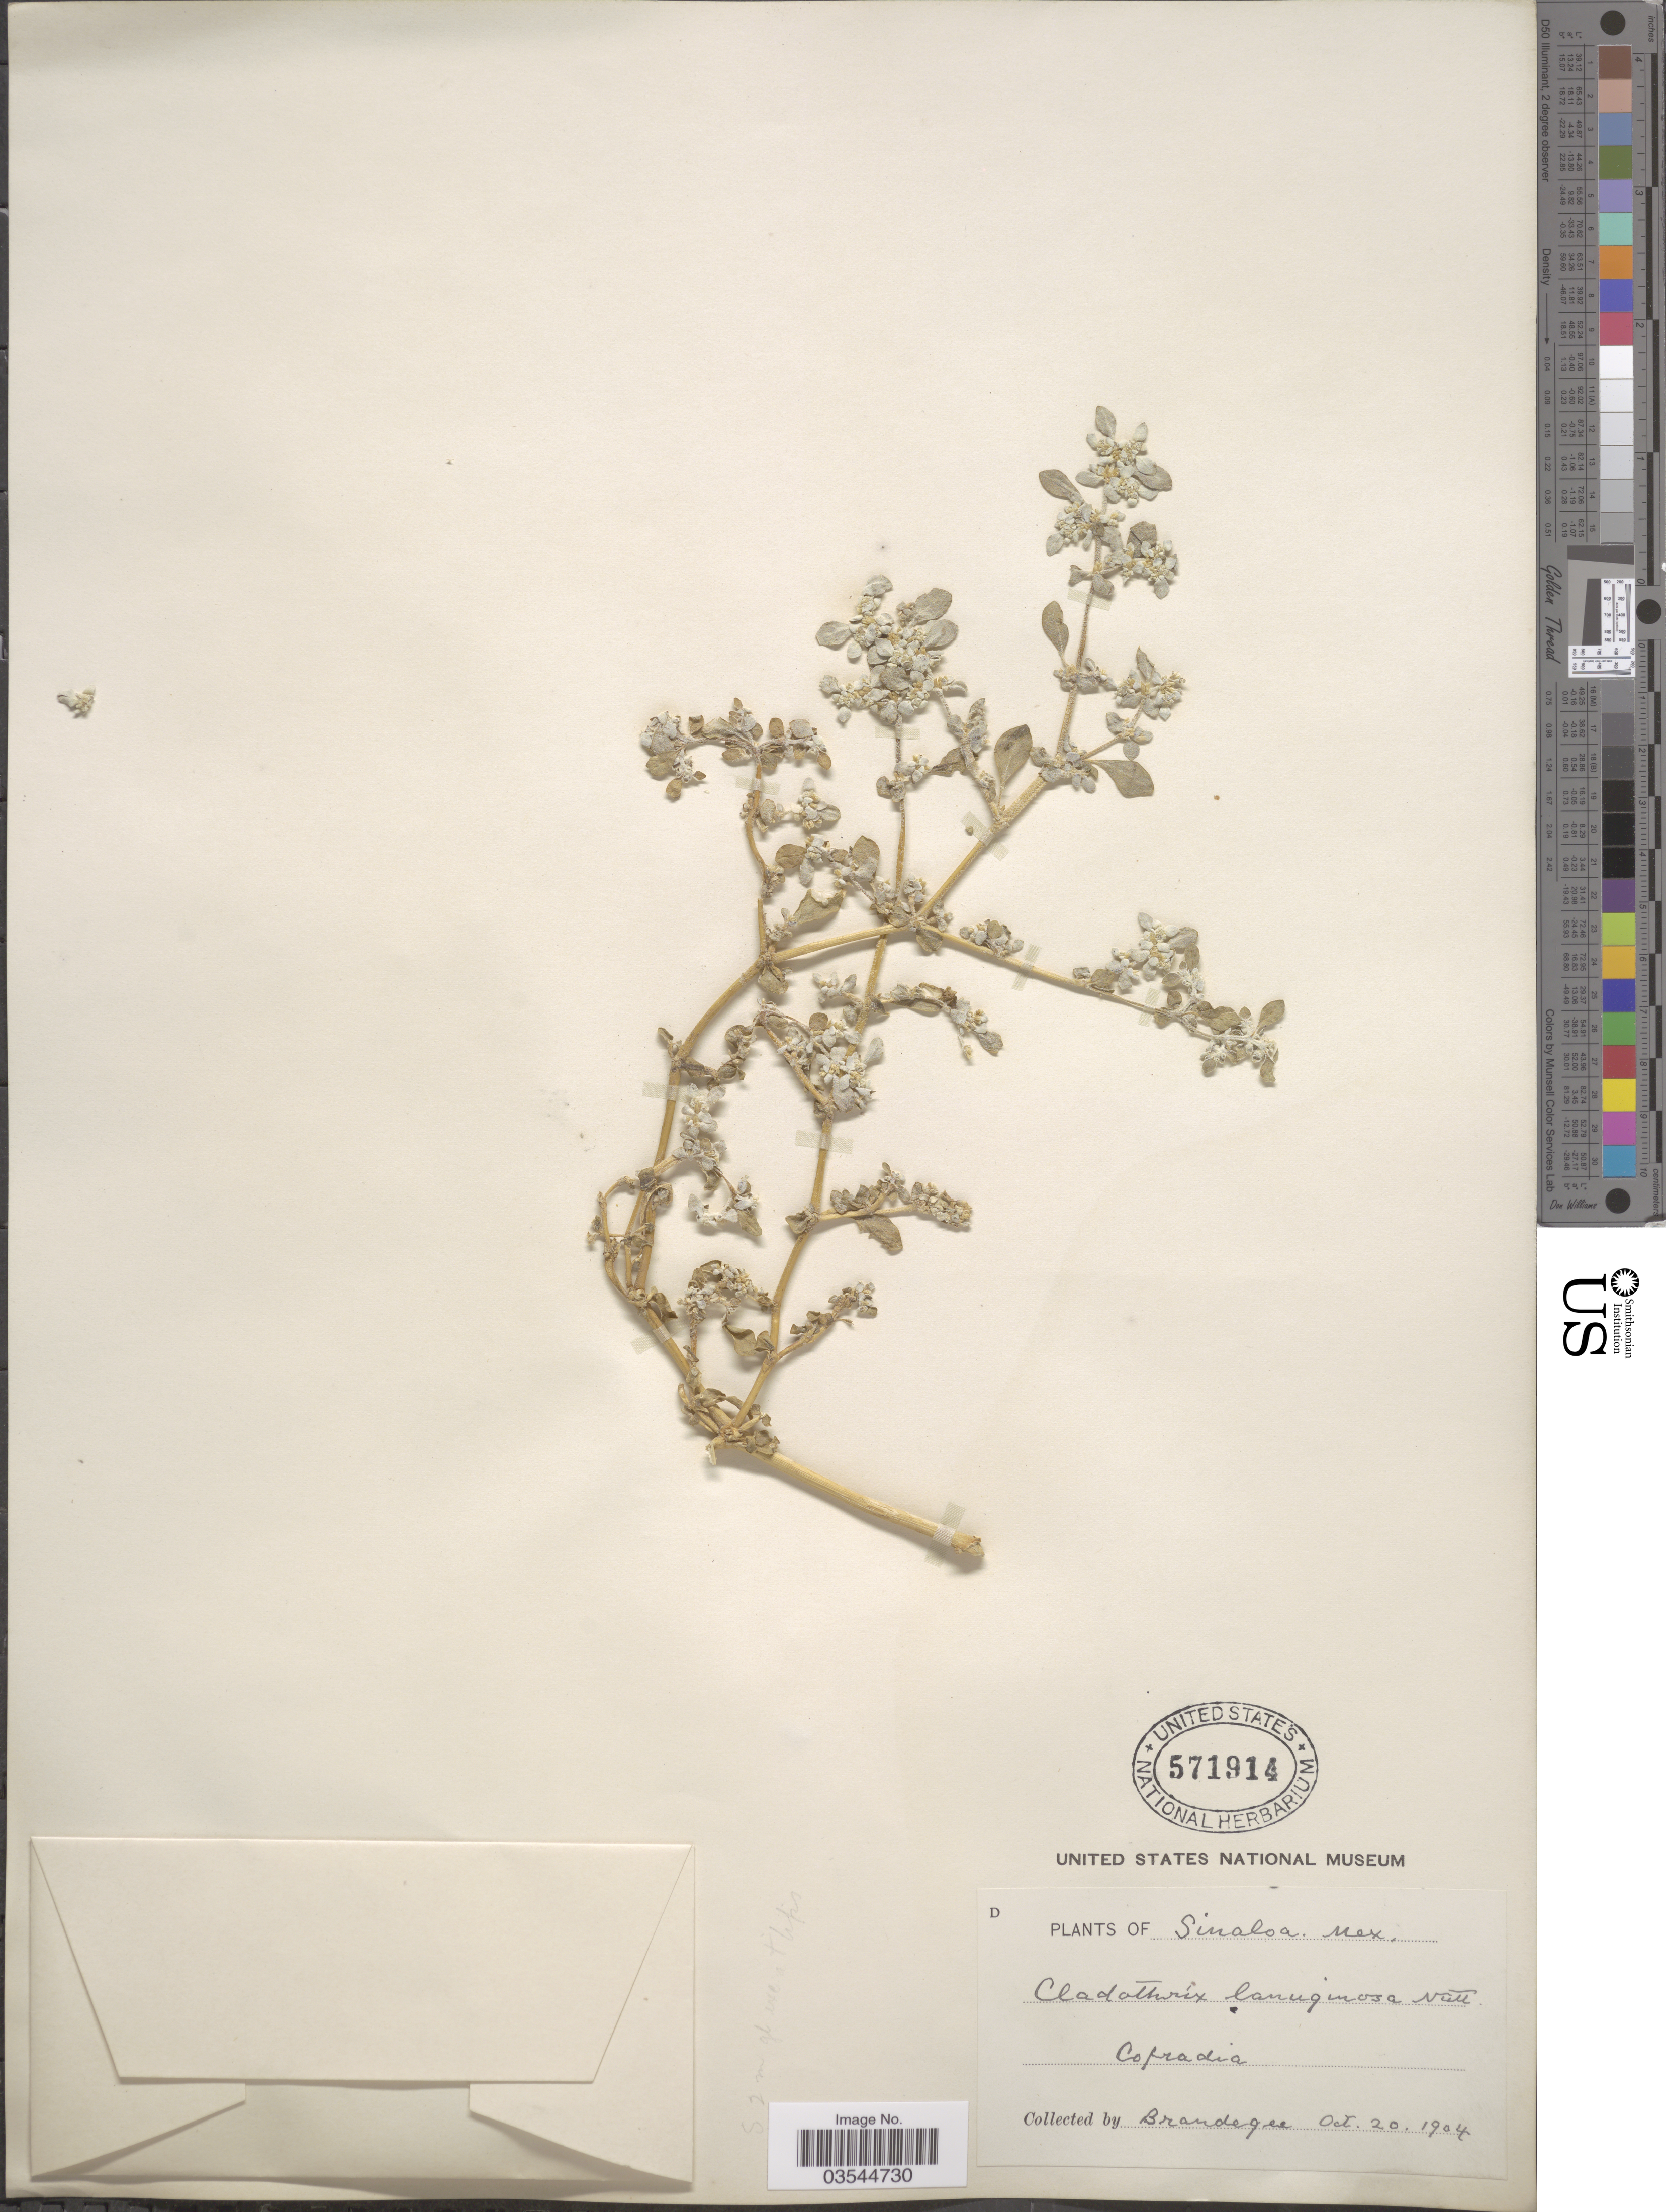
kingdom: Plantae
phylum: Tracheophyta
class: Magnoliopsida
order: Caryophyllales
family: Amaranthaceae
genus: Tidestromia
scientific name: Tidestromia lanuginosa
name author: (Nutt.) Standl.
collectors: -- Brandegee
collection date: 1904-10-20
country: Mexico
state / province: Sinaloa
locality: Cofradia.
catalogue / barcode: US 571914